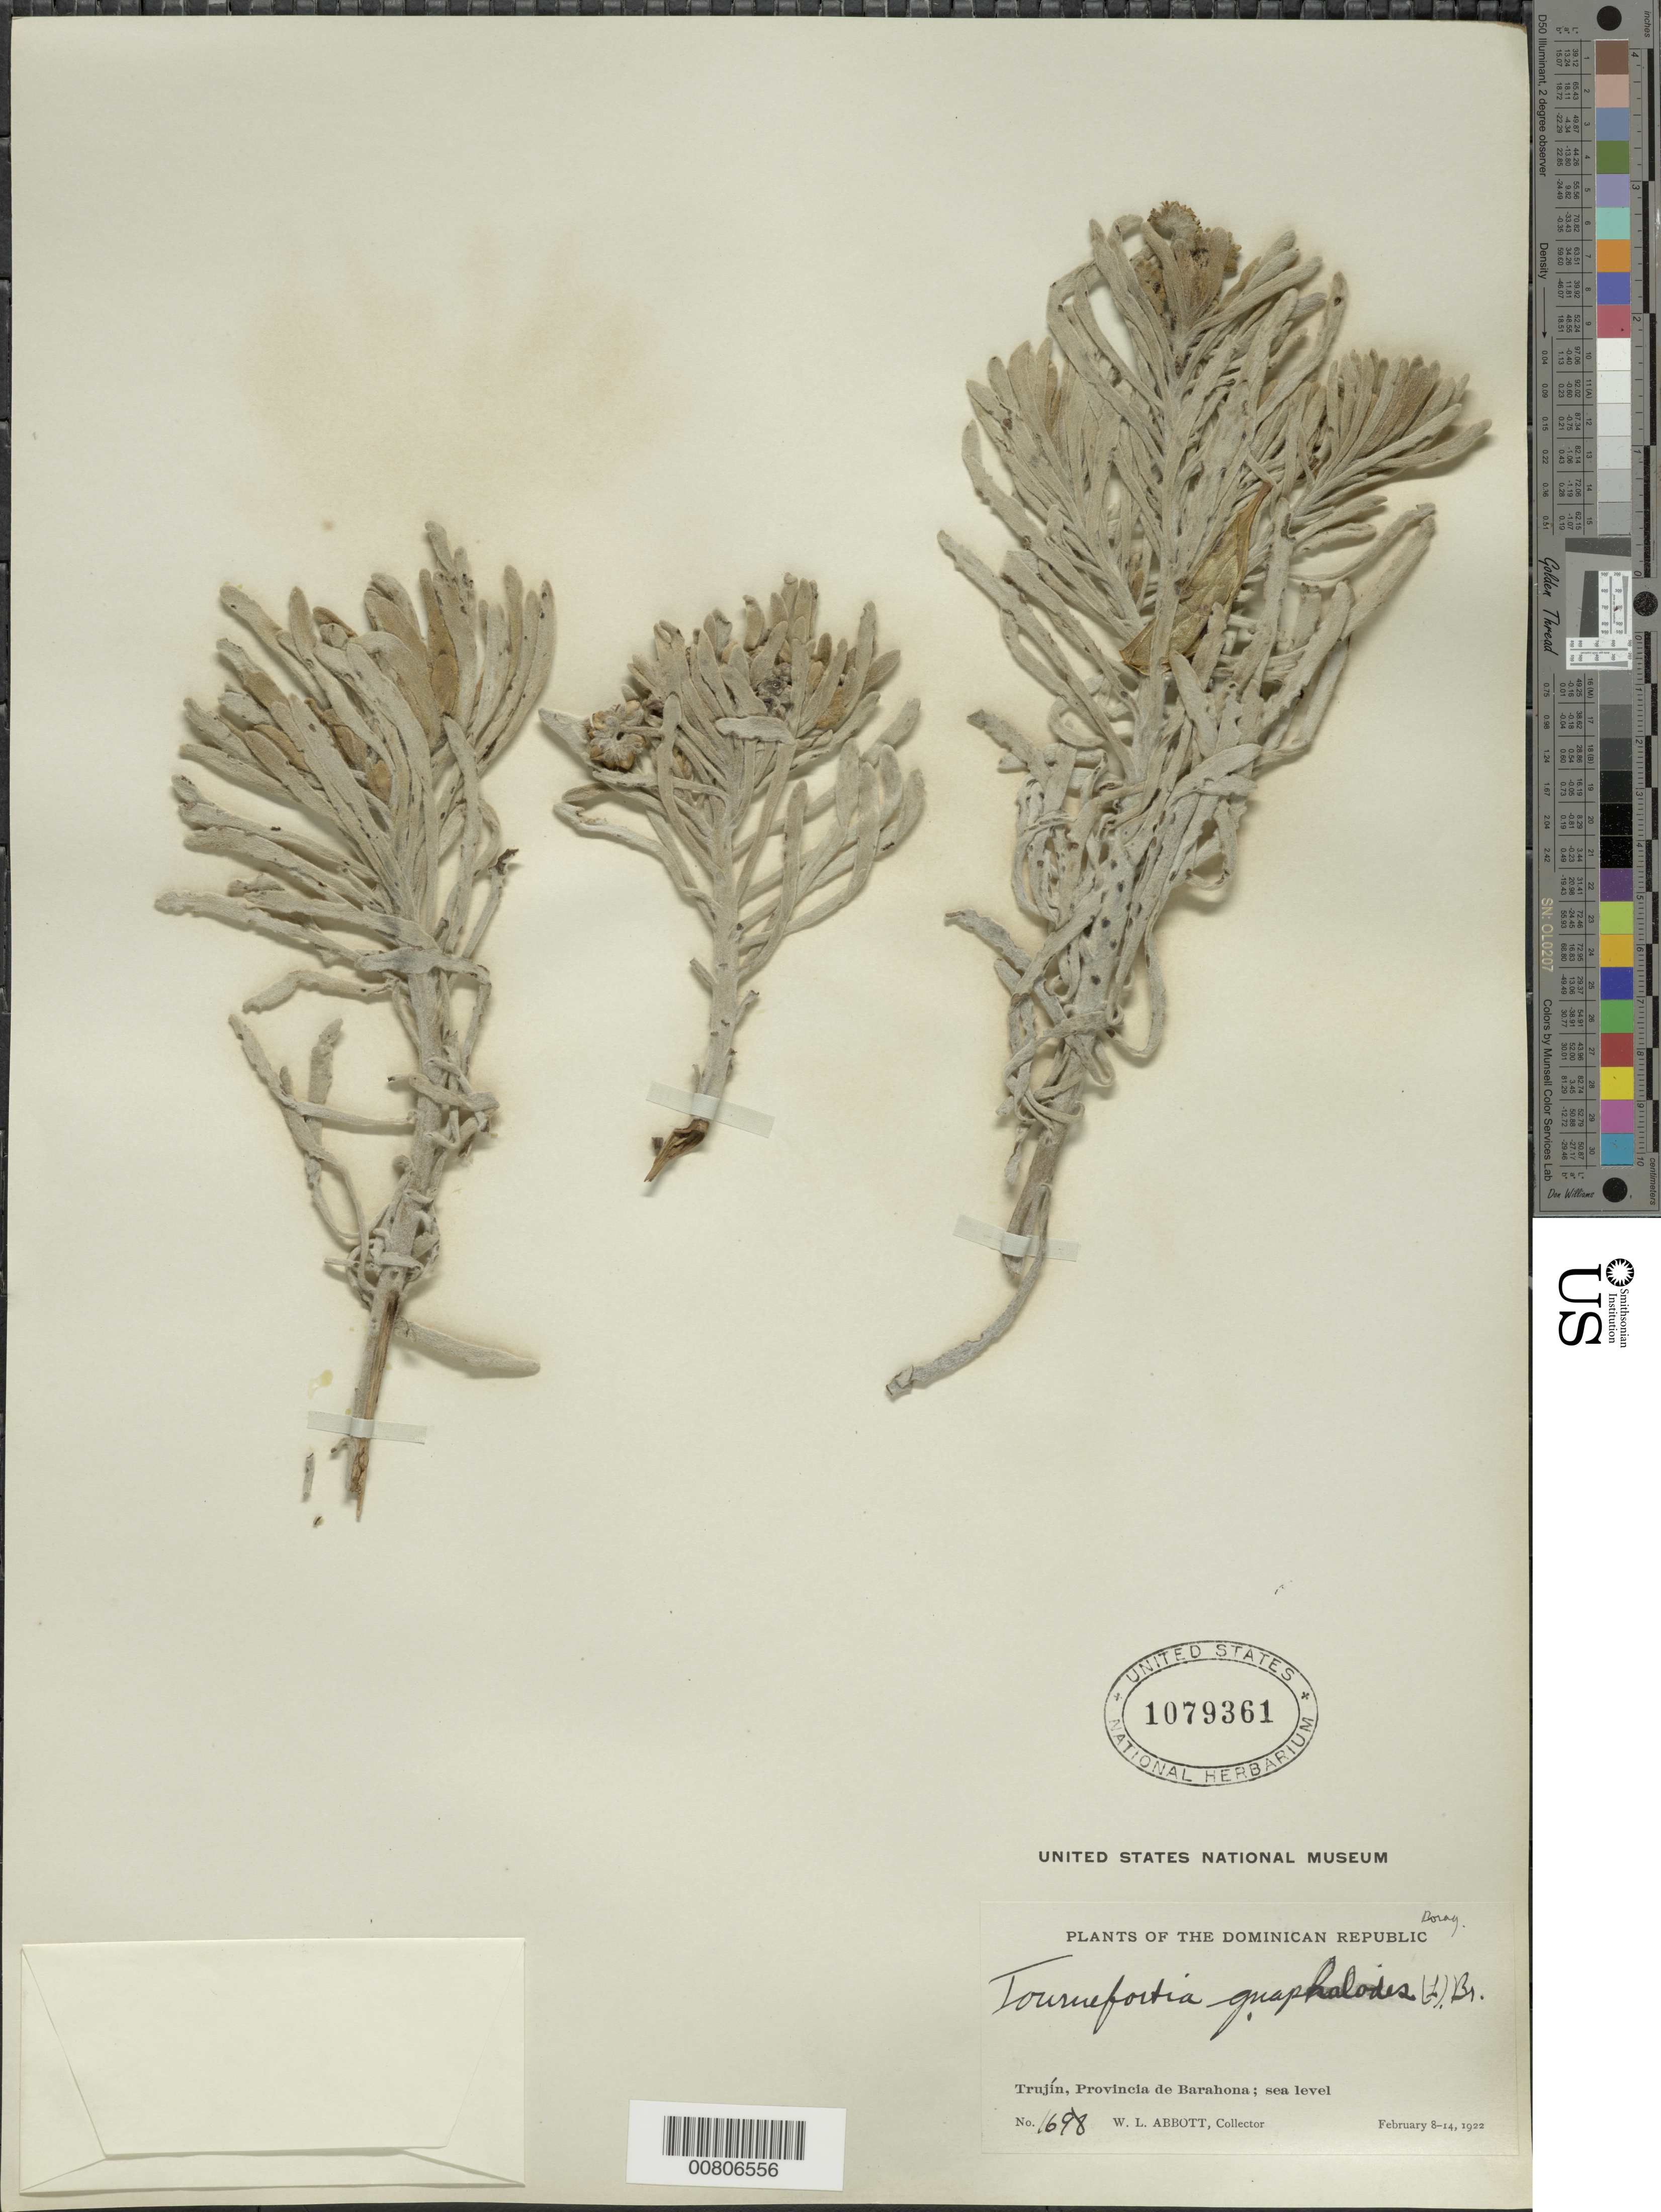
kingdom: Plantae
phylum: Tracheophyta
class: Magnoliopsida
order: Boraginales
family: Heliotropiaceae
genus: Tournefortia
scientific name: Tournefortia gnaphalodes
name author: (L.) R. Br.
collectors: W. L. Abbott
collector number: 1698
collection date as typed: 08 Feb 1922 to 14 Feb 1922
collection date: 1922-02-08/1922-02-14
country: Dominican Republic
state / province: Barahona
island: Hispaniola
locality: Trujín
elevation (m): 0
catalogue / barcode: US 1079361